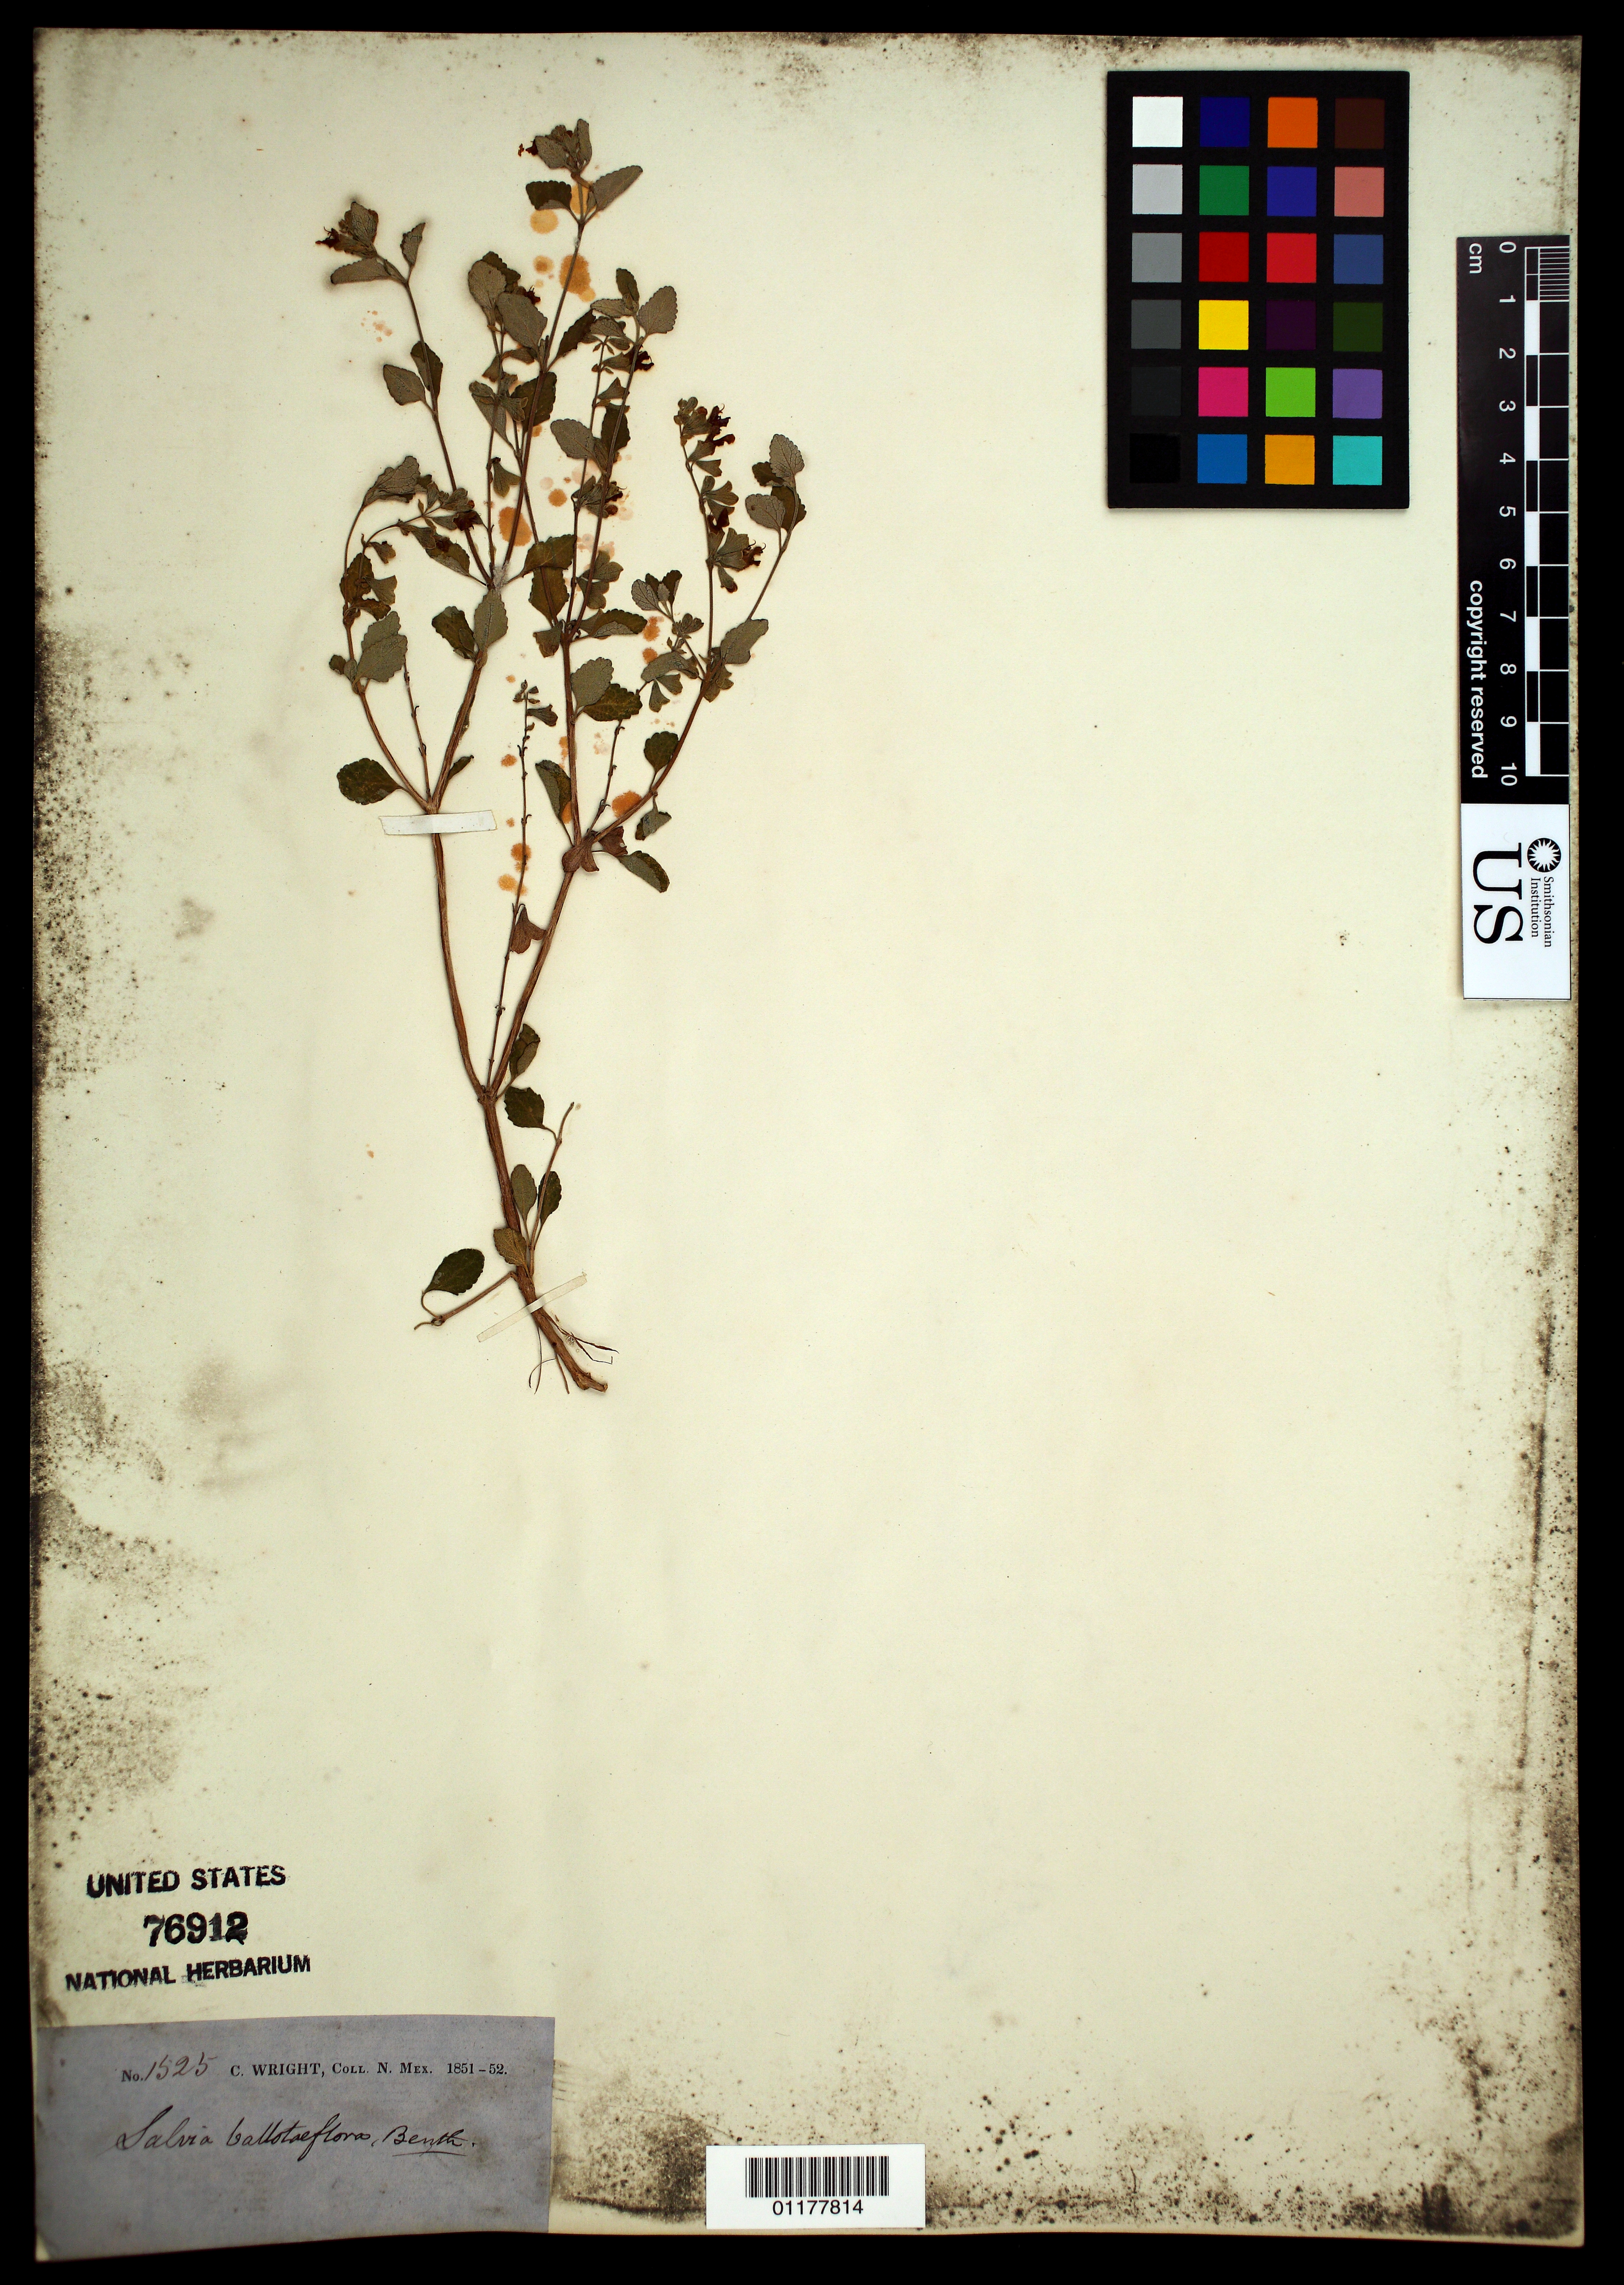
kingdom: Plantae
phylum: Tracheophyta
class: Magnoliopsida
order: Lamiales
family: Lamiaceae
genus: Salvia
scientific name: Salvia ballotiflora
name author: Benth.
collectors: C. Wright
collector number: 471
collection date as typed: May 1849 to -- Oct 1849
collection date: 1849-05/1849-10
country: United States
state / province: New Mexico / Texas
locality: from Western Texas to El Paso, New Mexico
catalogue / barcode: US 76911